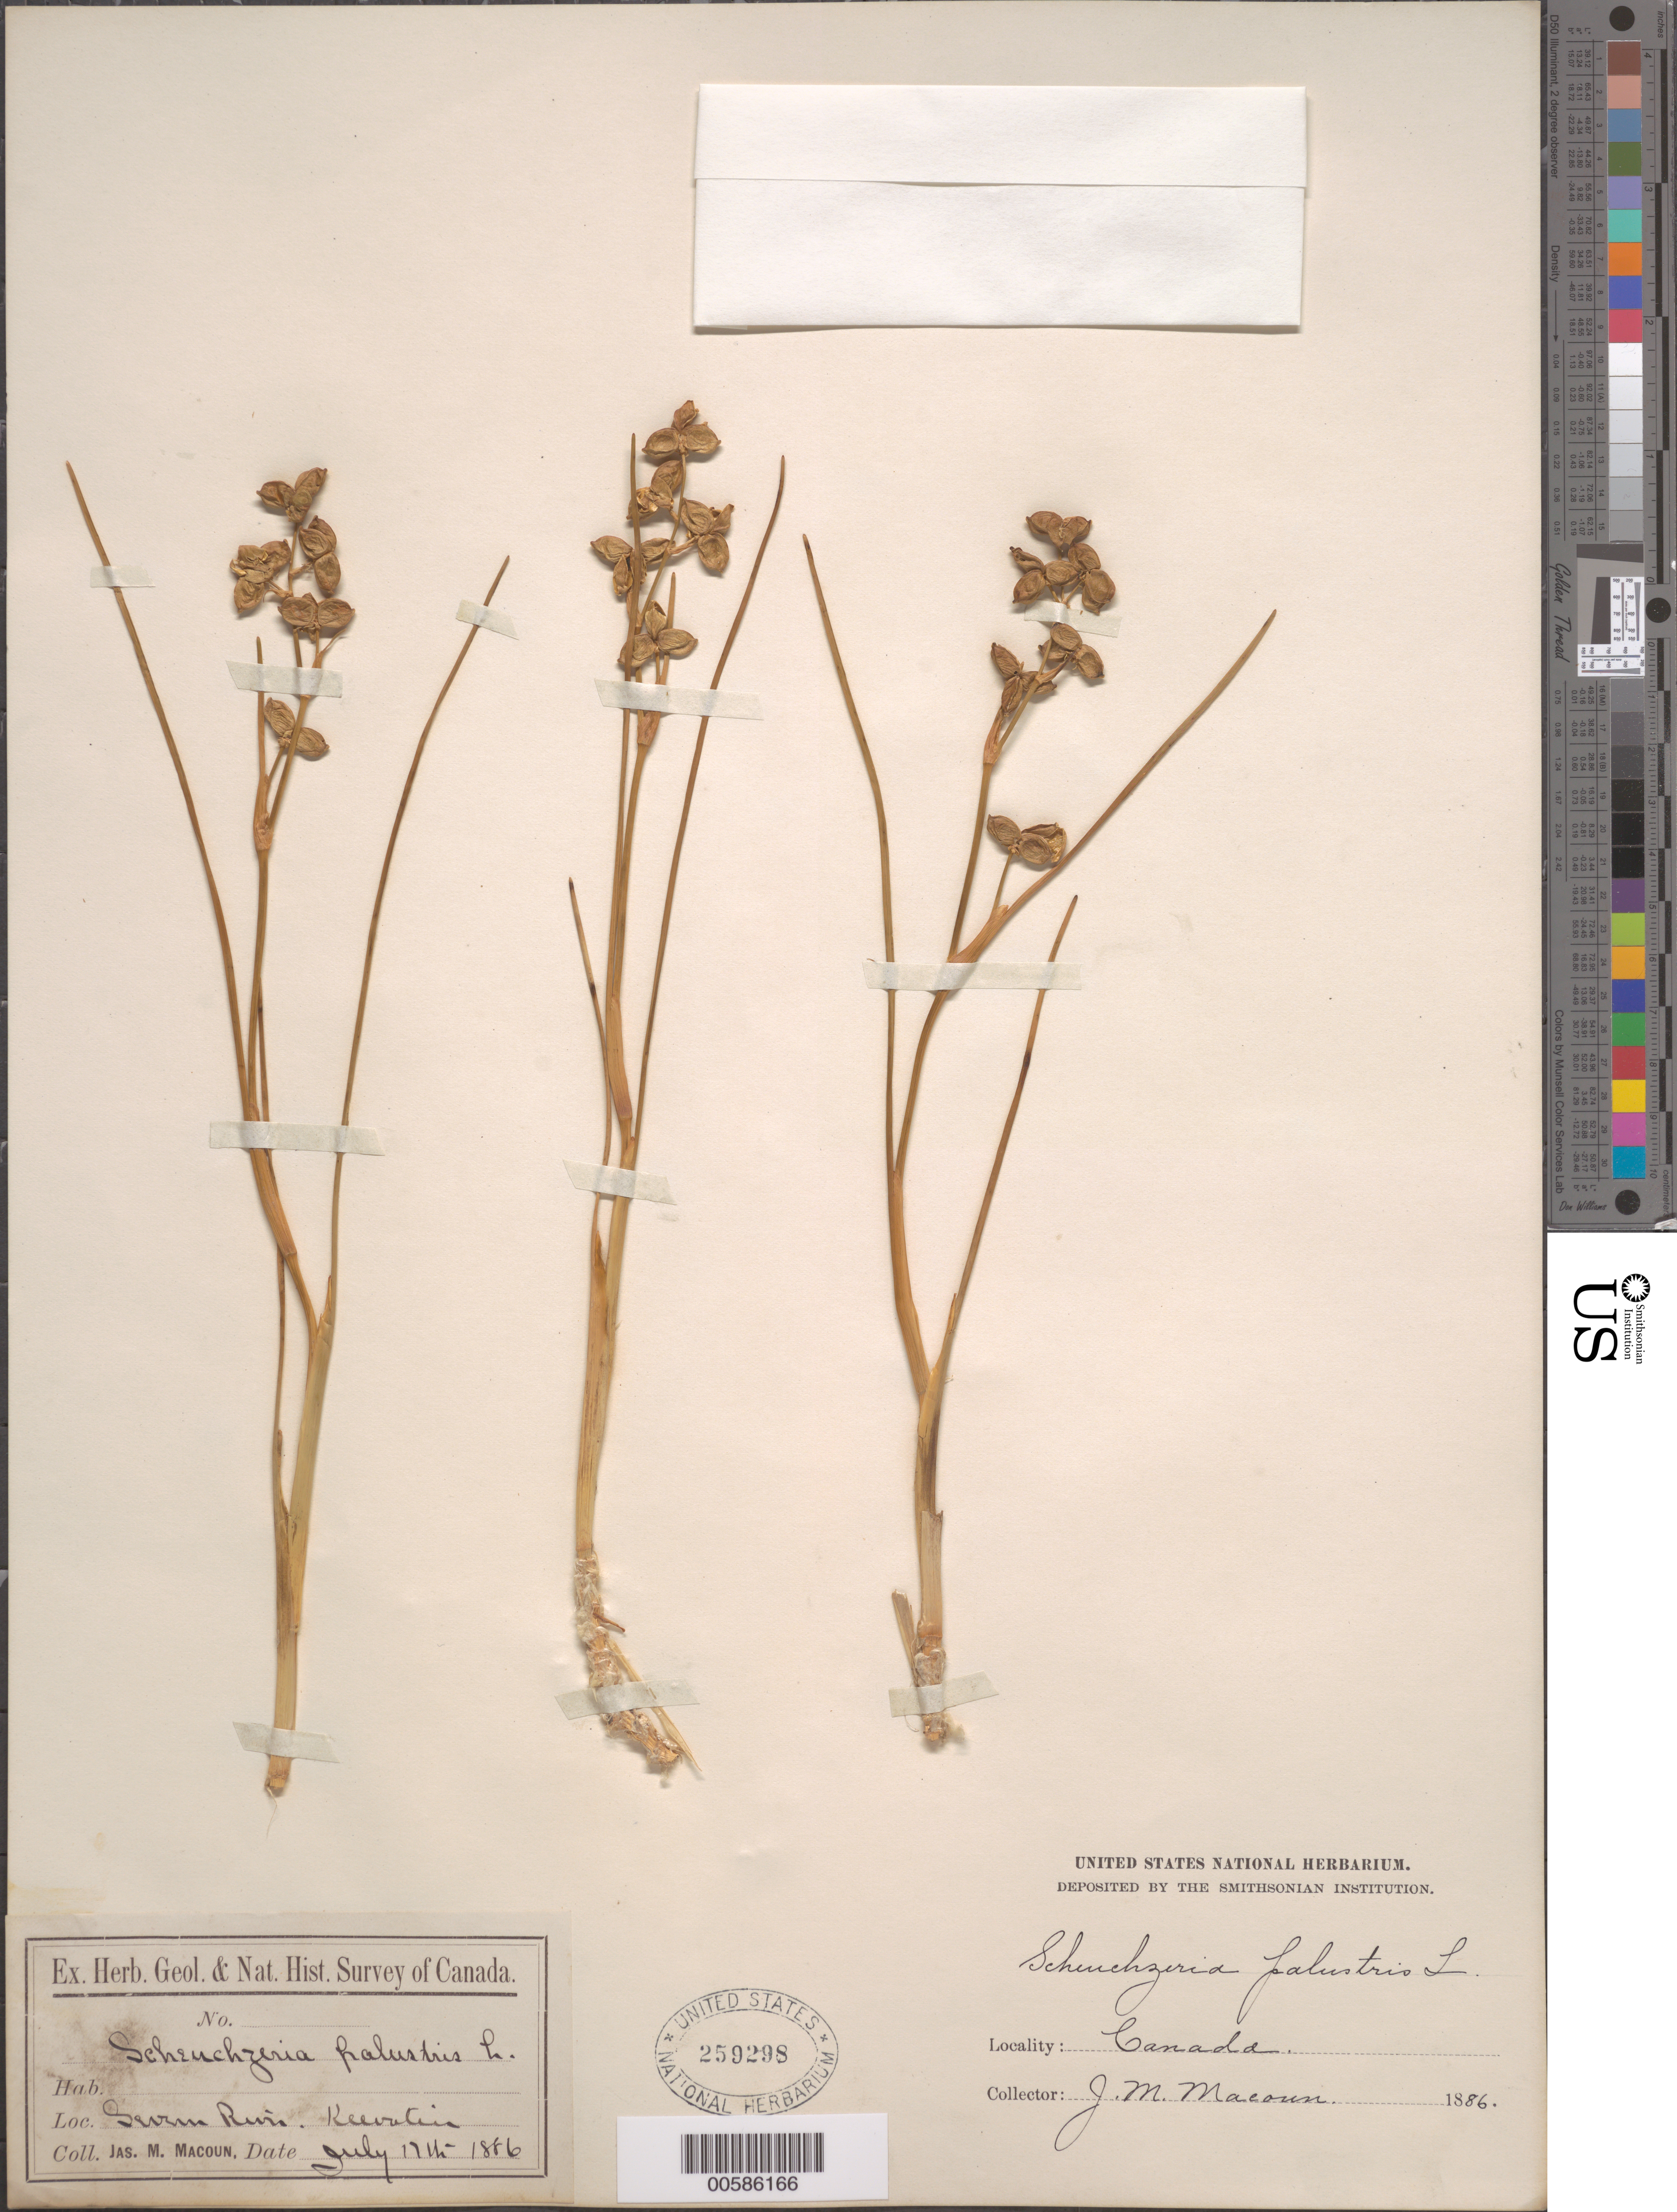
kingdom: Plantae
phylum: Tracheophyta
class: Liliopsida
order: Alismatales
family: Scheuchzeriaceae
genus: Scheuchzeria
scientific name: Scheuchzeria palustris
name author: L.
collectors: J. M. Macoun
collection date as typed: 17 Jul 1886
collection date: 1886-07-17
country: Canada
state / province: Ontario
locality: Severn River, Keewatin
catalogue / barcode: US 259298